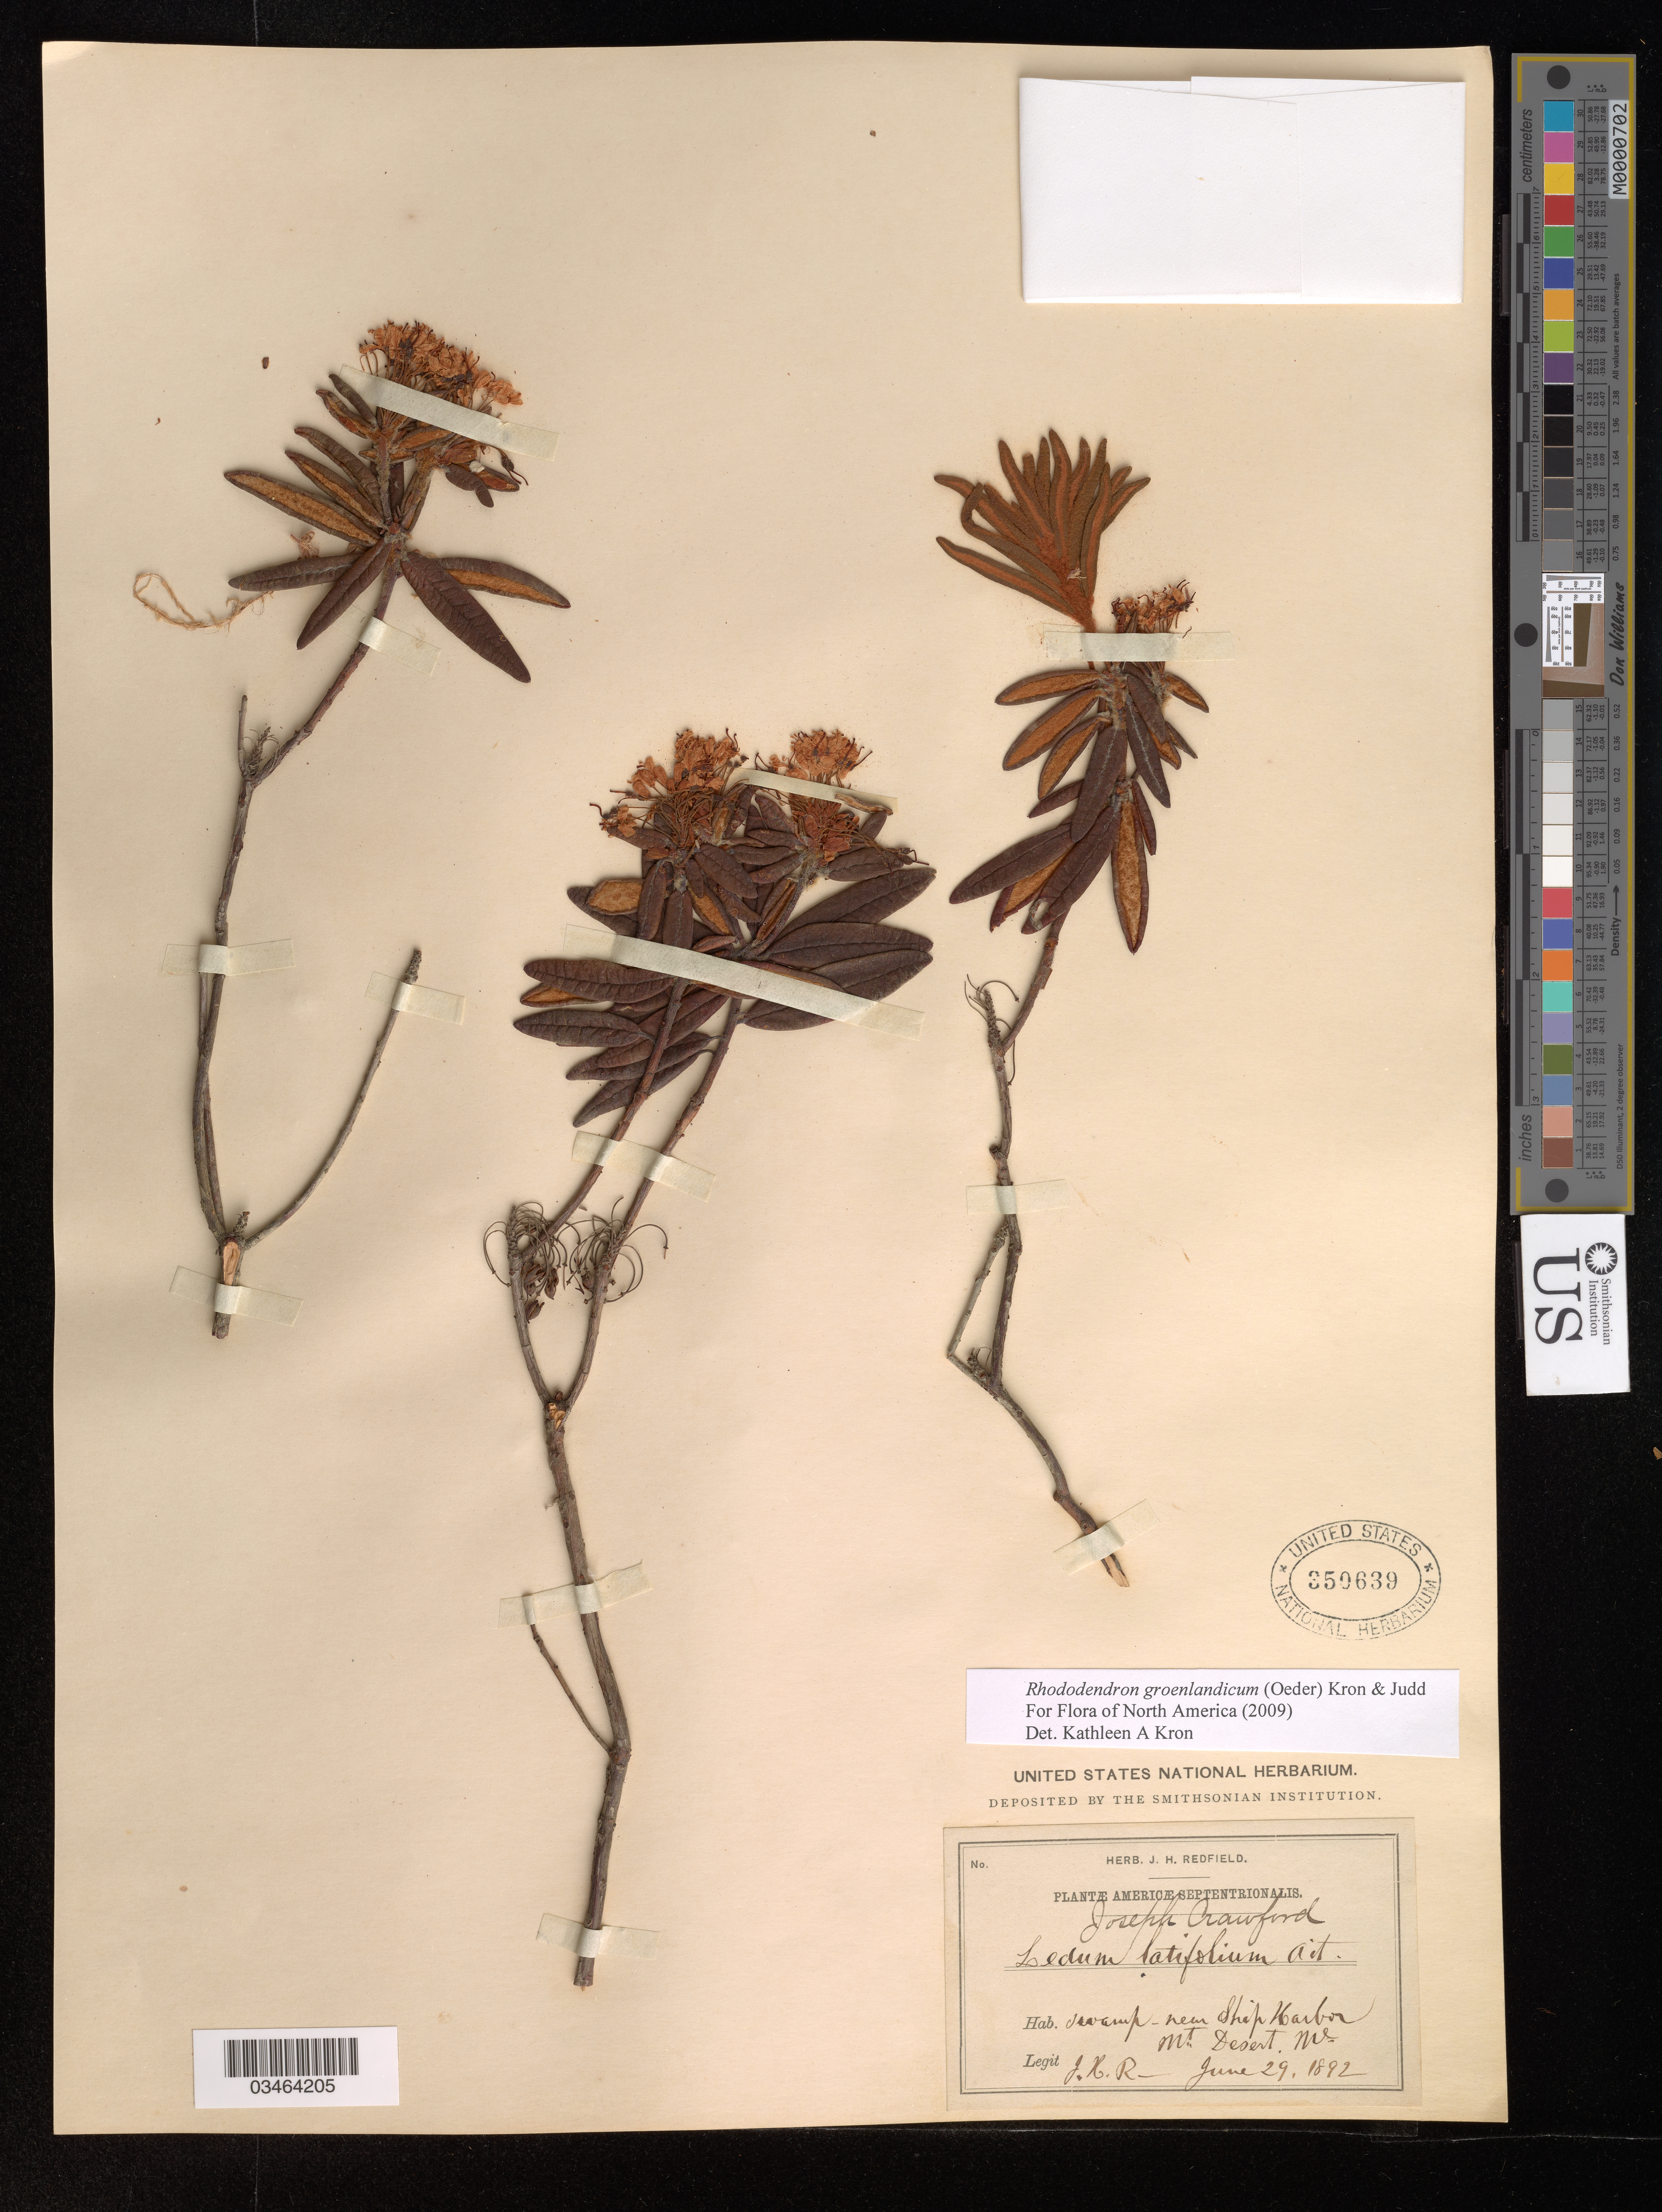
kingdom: Plantae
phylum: Tracheophyta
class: Magnoliopsida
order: Ericales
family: Ericaceae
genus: Rhododendron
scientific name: Rhododendron groenlandicum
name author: (Oeder) Kron & Judd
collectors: J. Redfield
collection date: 1892-06-29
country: United States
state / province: Maine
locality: Swamp near Ship Harbor, Mt. Desert.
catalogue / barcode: US 350639